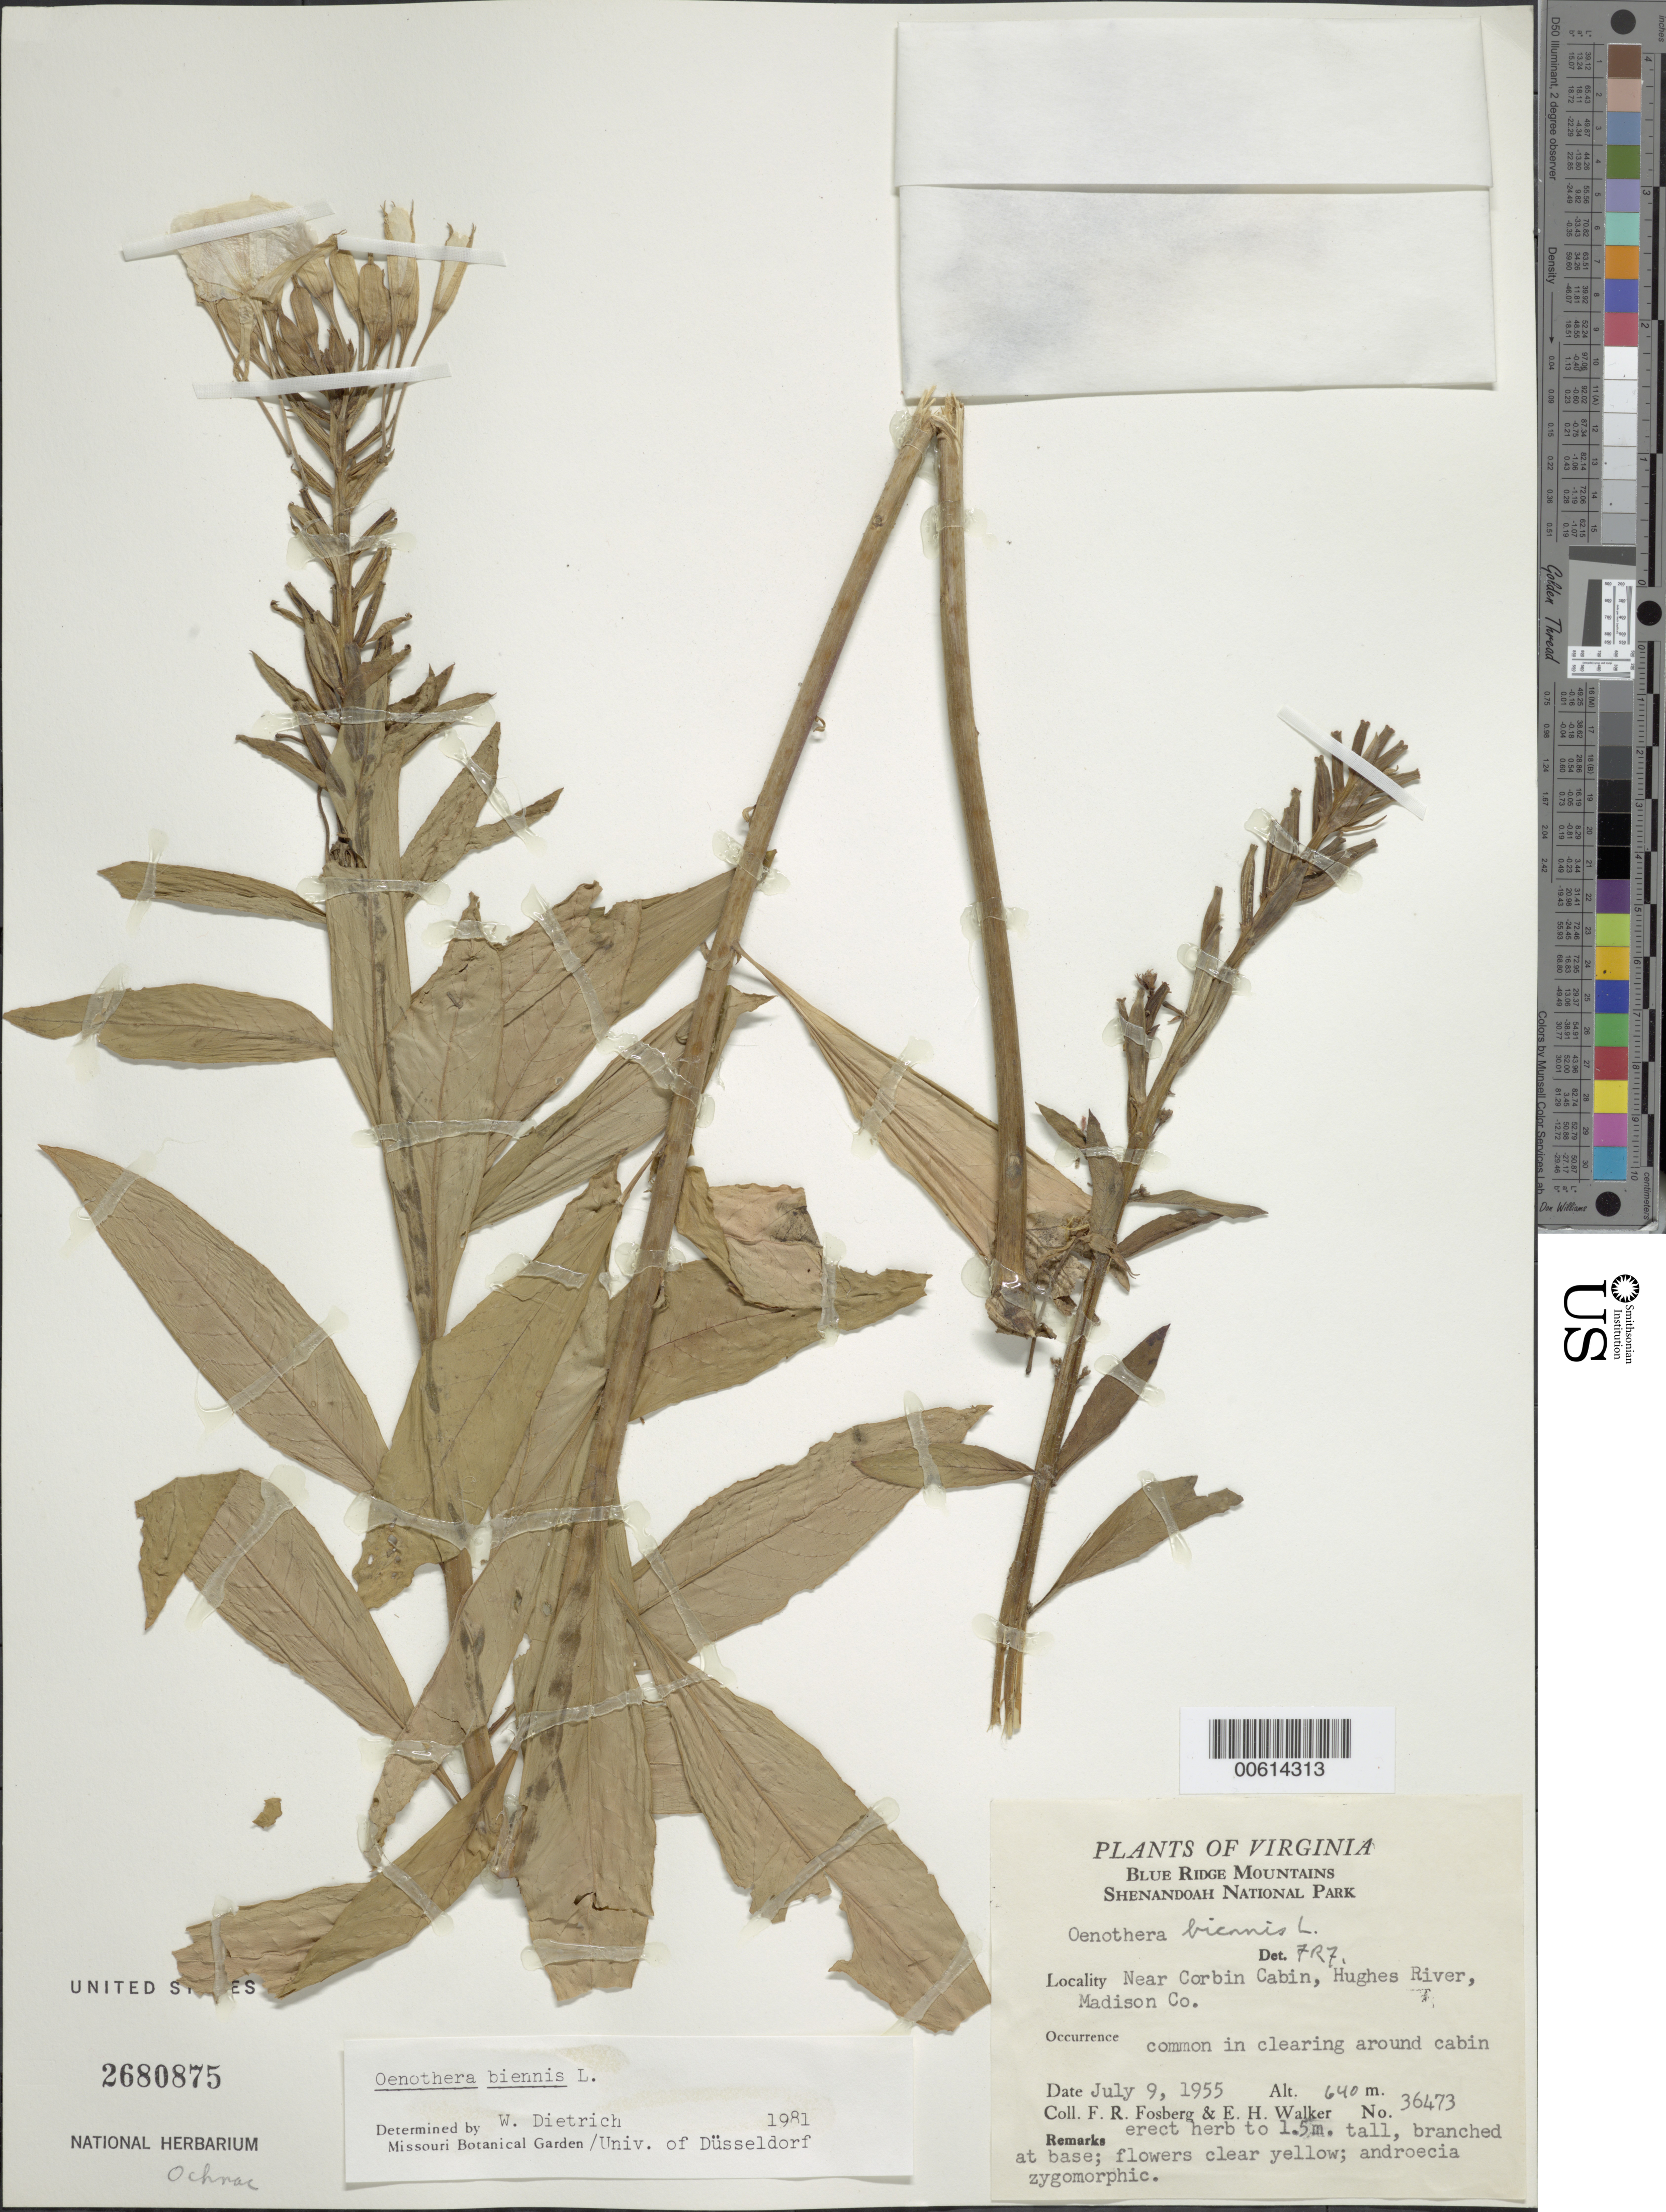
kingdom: Plantae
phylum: Tracheophyta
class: Magnoliopsida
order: Myrtales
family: Onagraceae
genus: Oenothera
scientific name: Oenothera biennis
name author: L.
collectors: F. R. Fosberg & E. H. Walker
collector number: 36473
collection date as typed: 09 Jul 1955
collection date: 1955-07-09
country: United States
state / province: Virginia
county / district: Madison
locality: Near Corbin Cabin, Hughes River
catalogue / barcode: US 2680875